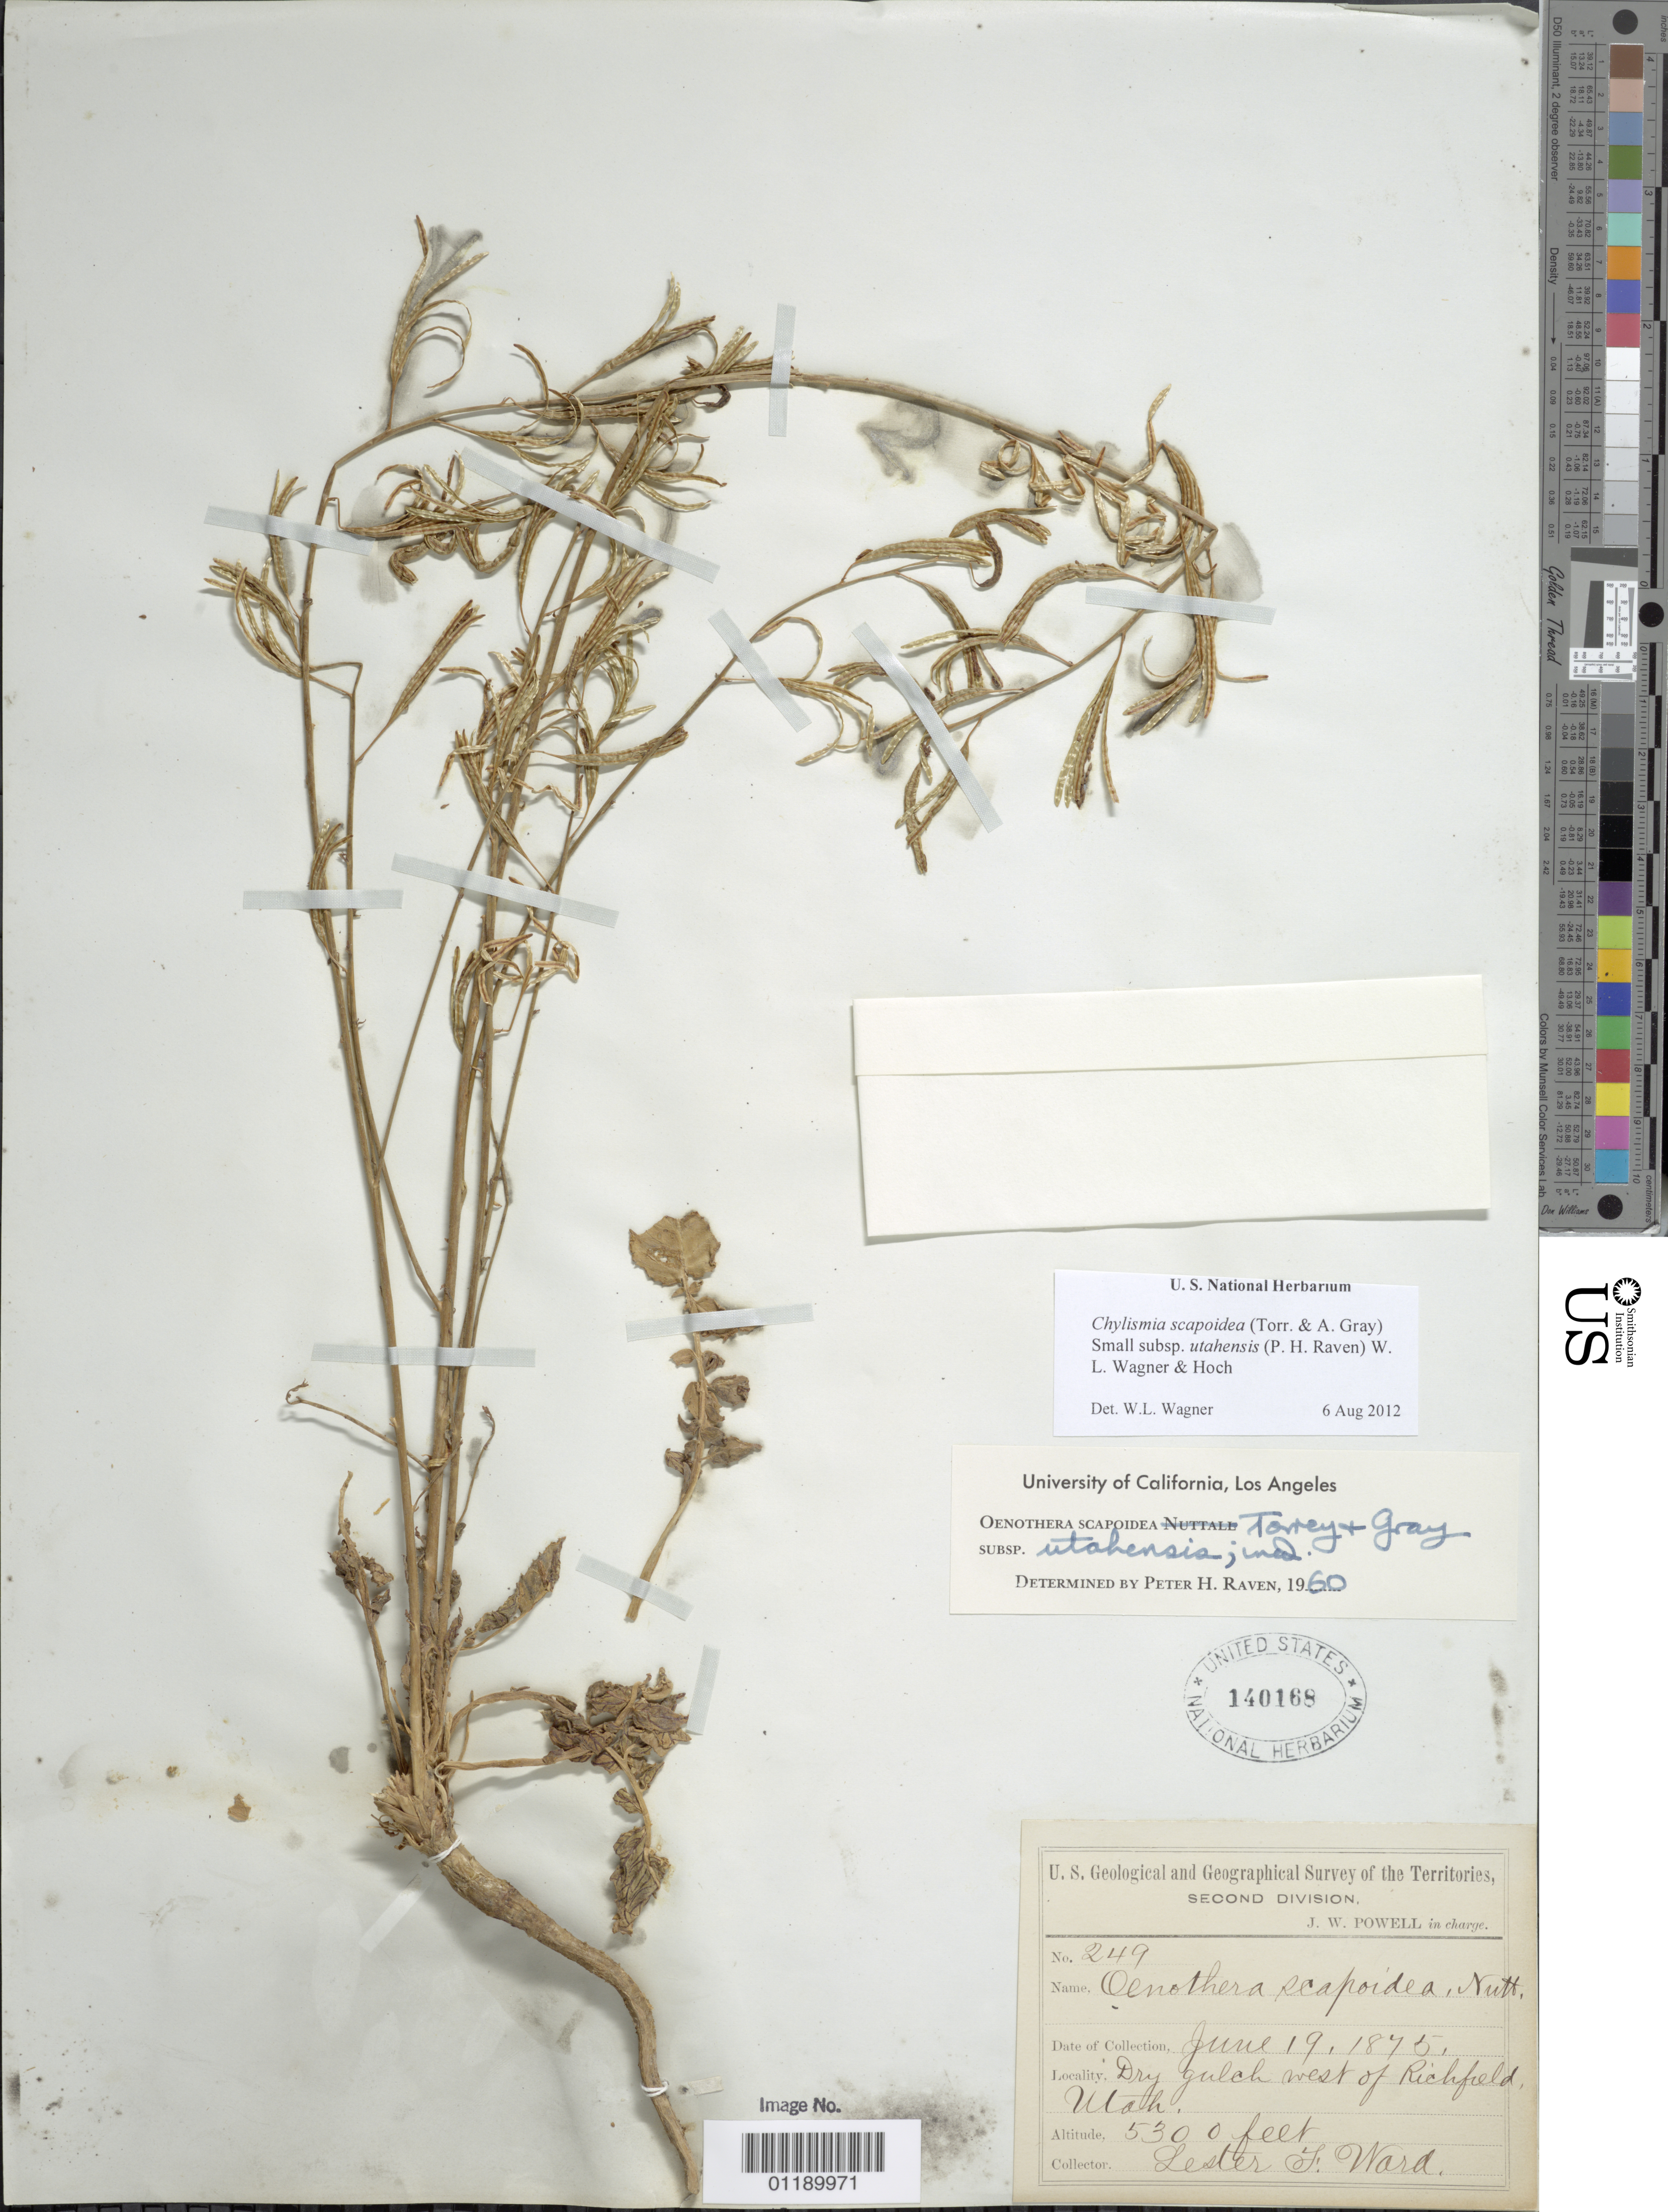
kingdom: Plantae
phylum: Tracheophyta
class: Magnoliopsida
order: Myrtales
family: Onagraceae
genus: Chylismia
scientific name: Chylismia scapoidea subsp. utahensis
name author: (P.H. Raven) W.L. Wagner & Hoch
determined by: Wagner, W. L., (BOT), Smithsonian Institution - National Museum of Natural History (UNITED STATES)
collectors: L. F. Ward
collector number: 249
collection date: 1875-06-19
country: United States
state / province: Utah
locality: Dry gulch west of Richfield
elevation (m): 1615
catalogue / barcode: US 140168